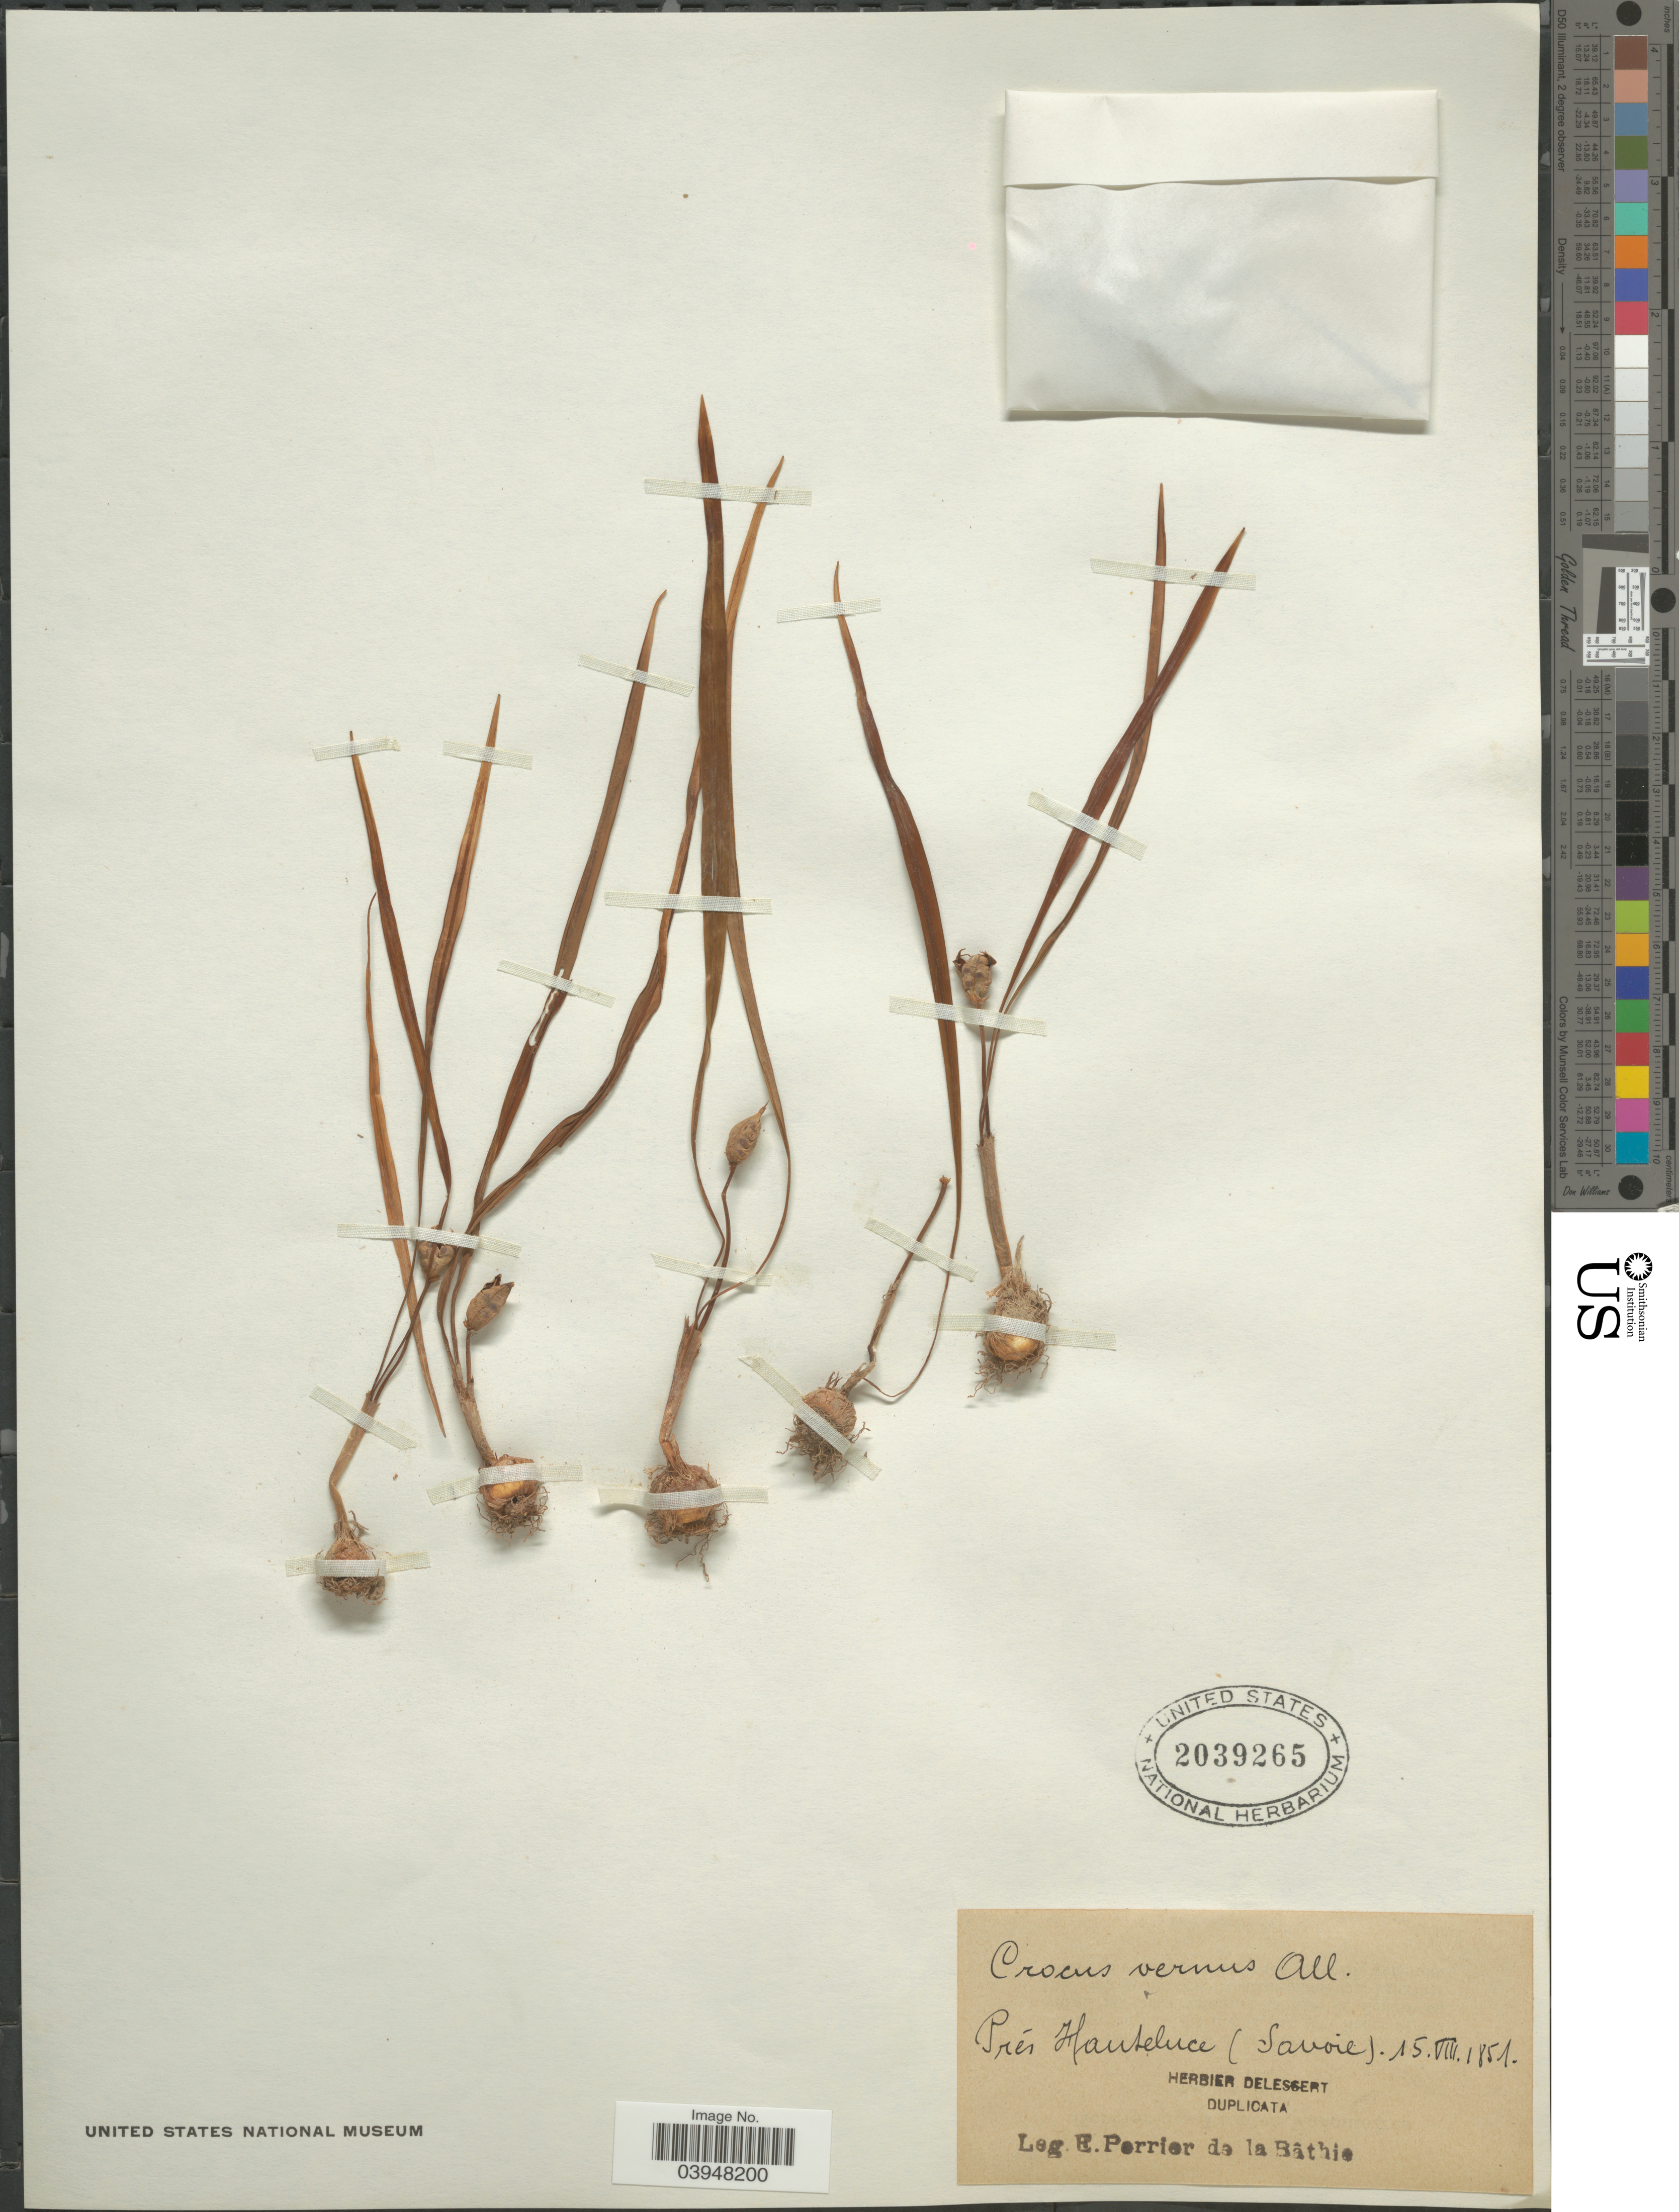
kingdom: Plantae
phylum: Tracheophyta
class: Liliopsida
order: Asparagales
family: Iridaceae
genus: Crocus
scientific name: Crocus vernus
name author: Hill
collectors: E. Perrier de la Bâthie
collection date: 1851-08-15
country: France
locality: Prés Hauteluce (Savoie).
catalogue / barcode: US 2039265